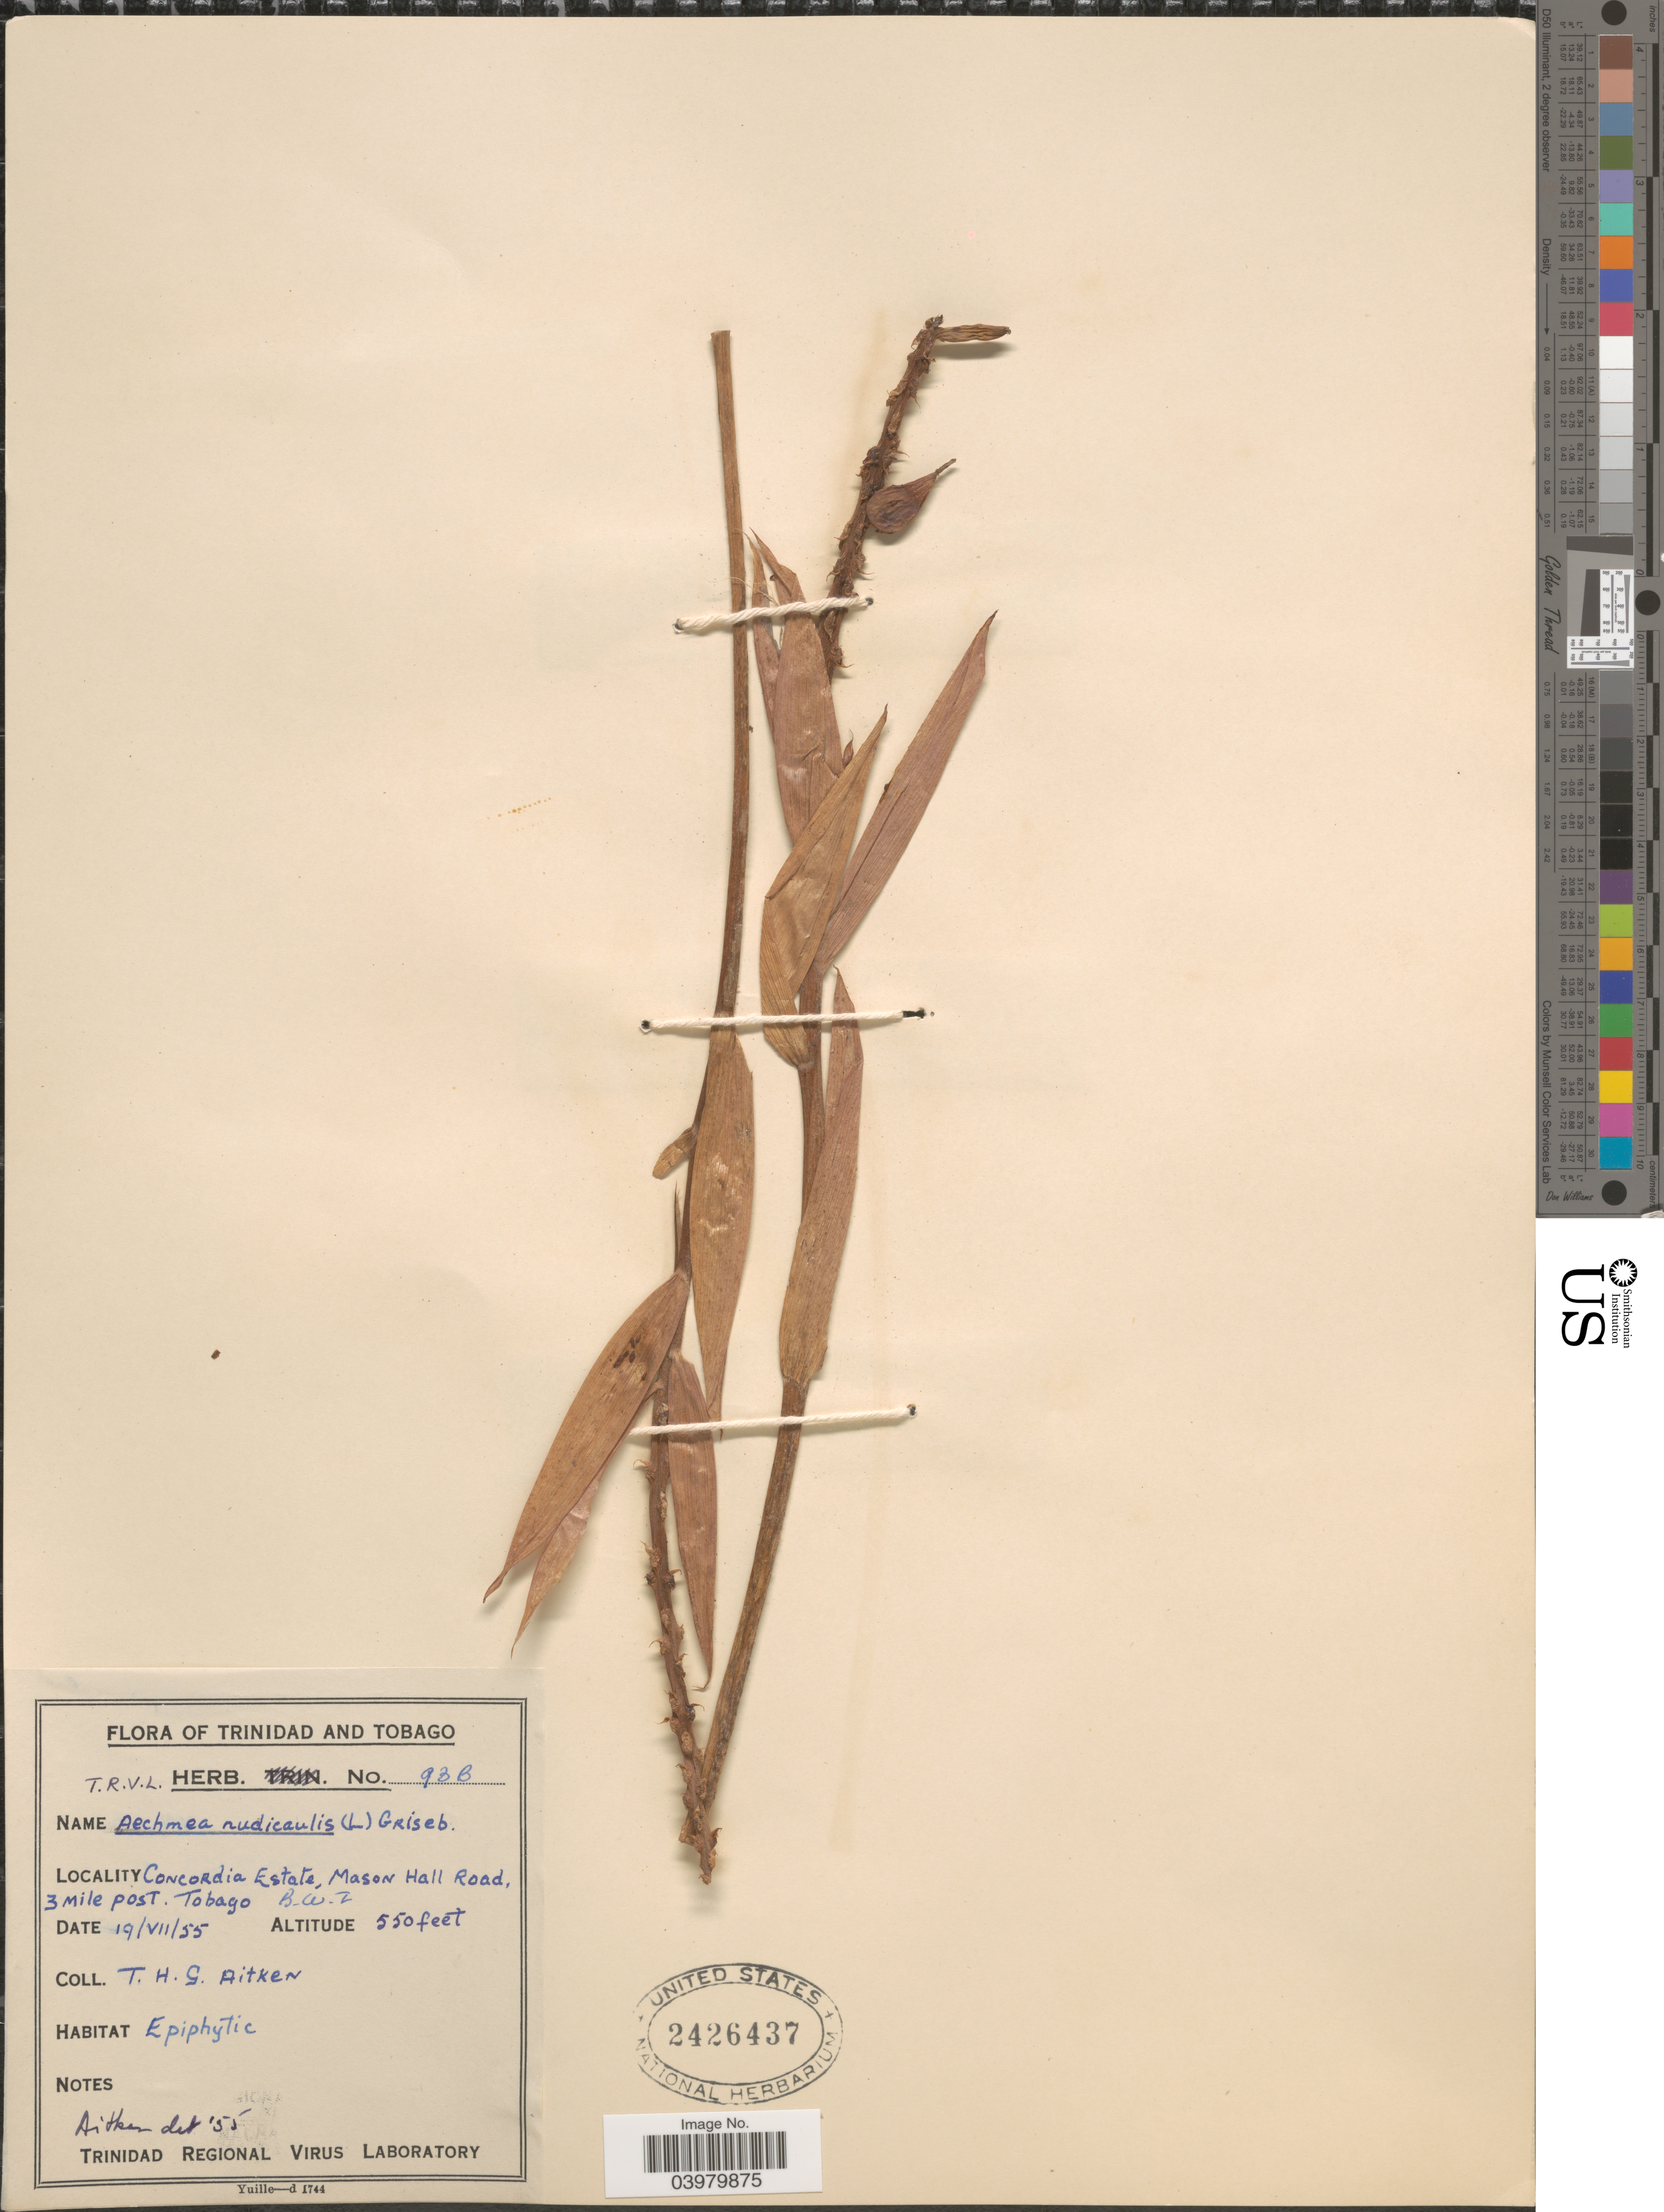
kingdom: Plantae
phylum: Tracheophyta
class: Liliopsida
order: Poales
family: Bromeliaceae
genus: Aechmea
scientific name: Aechmea nudicaulis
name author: (L.) Griseb.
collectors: T. Aitken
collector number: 93B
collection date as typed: Transcribed d/m/y: 19/7/55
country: Trinidad and Tobago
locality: Concordia Estate, Mason Hall Road, 3 mile post. Tobago.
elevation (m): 168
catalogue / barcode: US 2426437